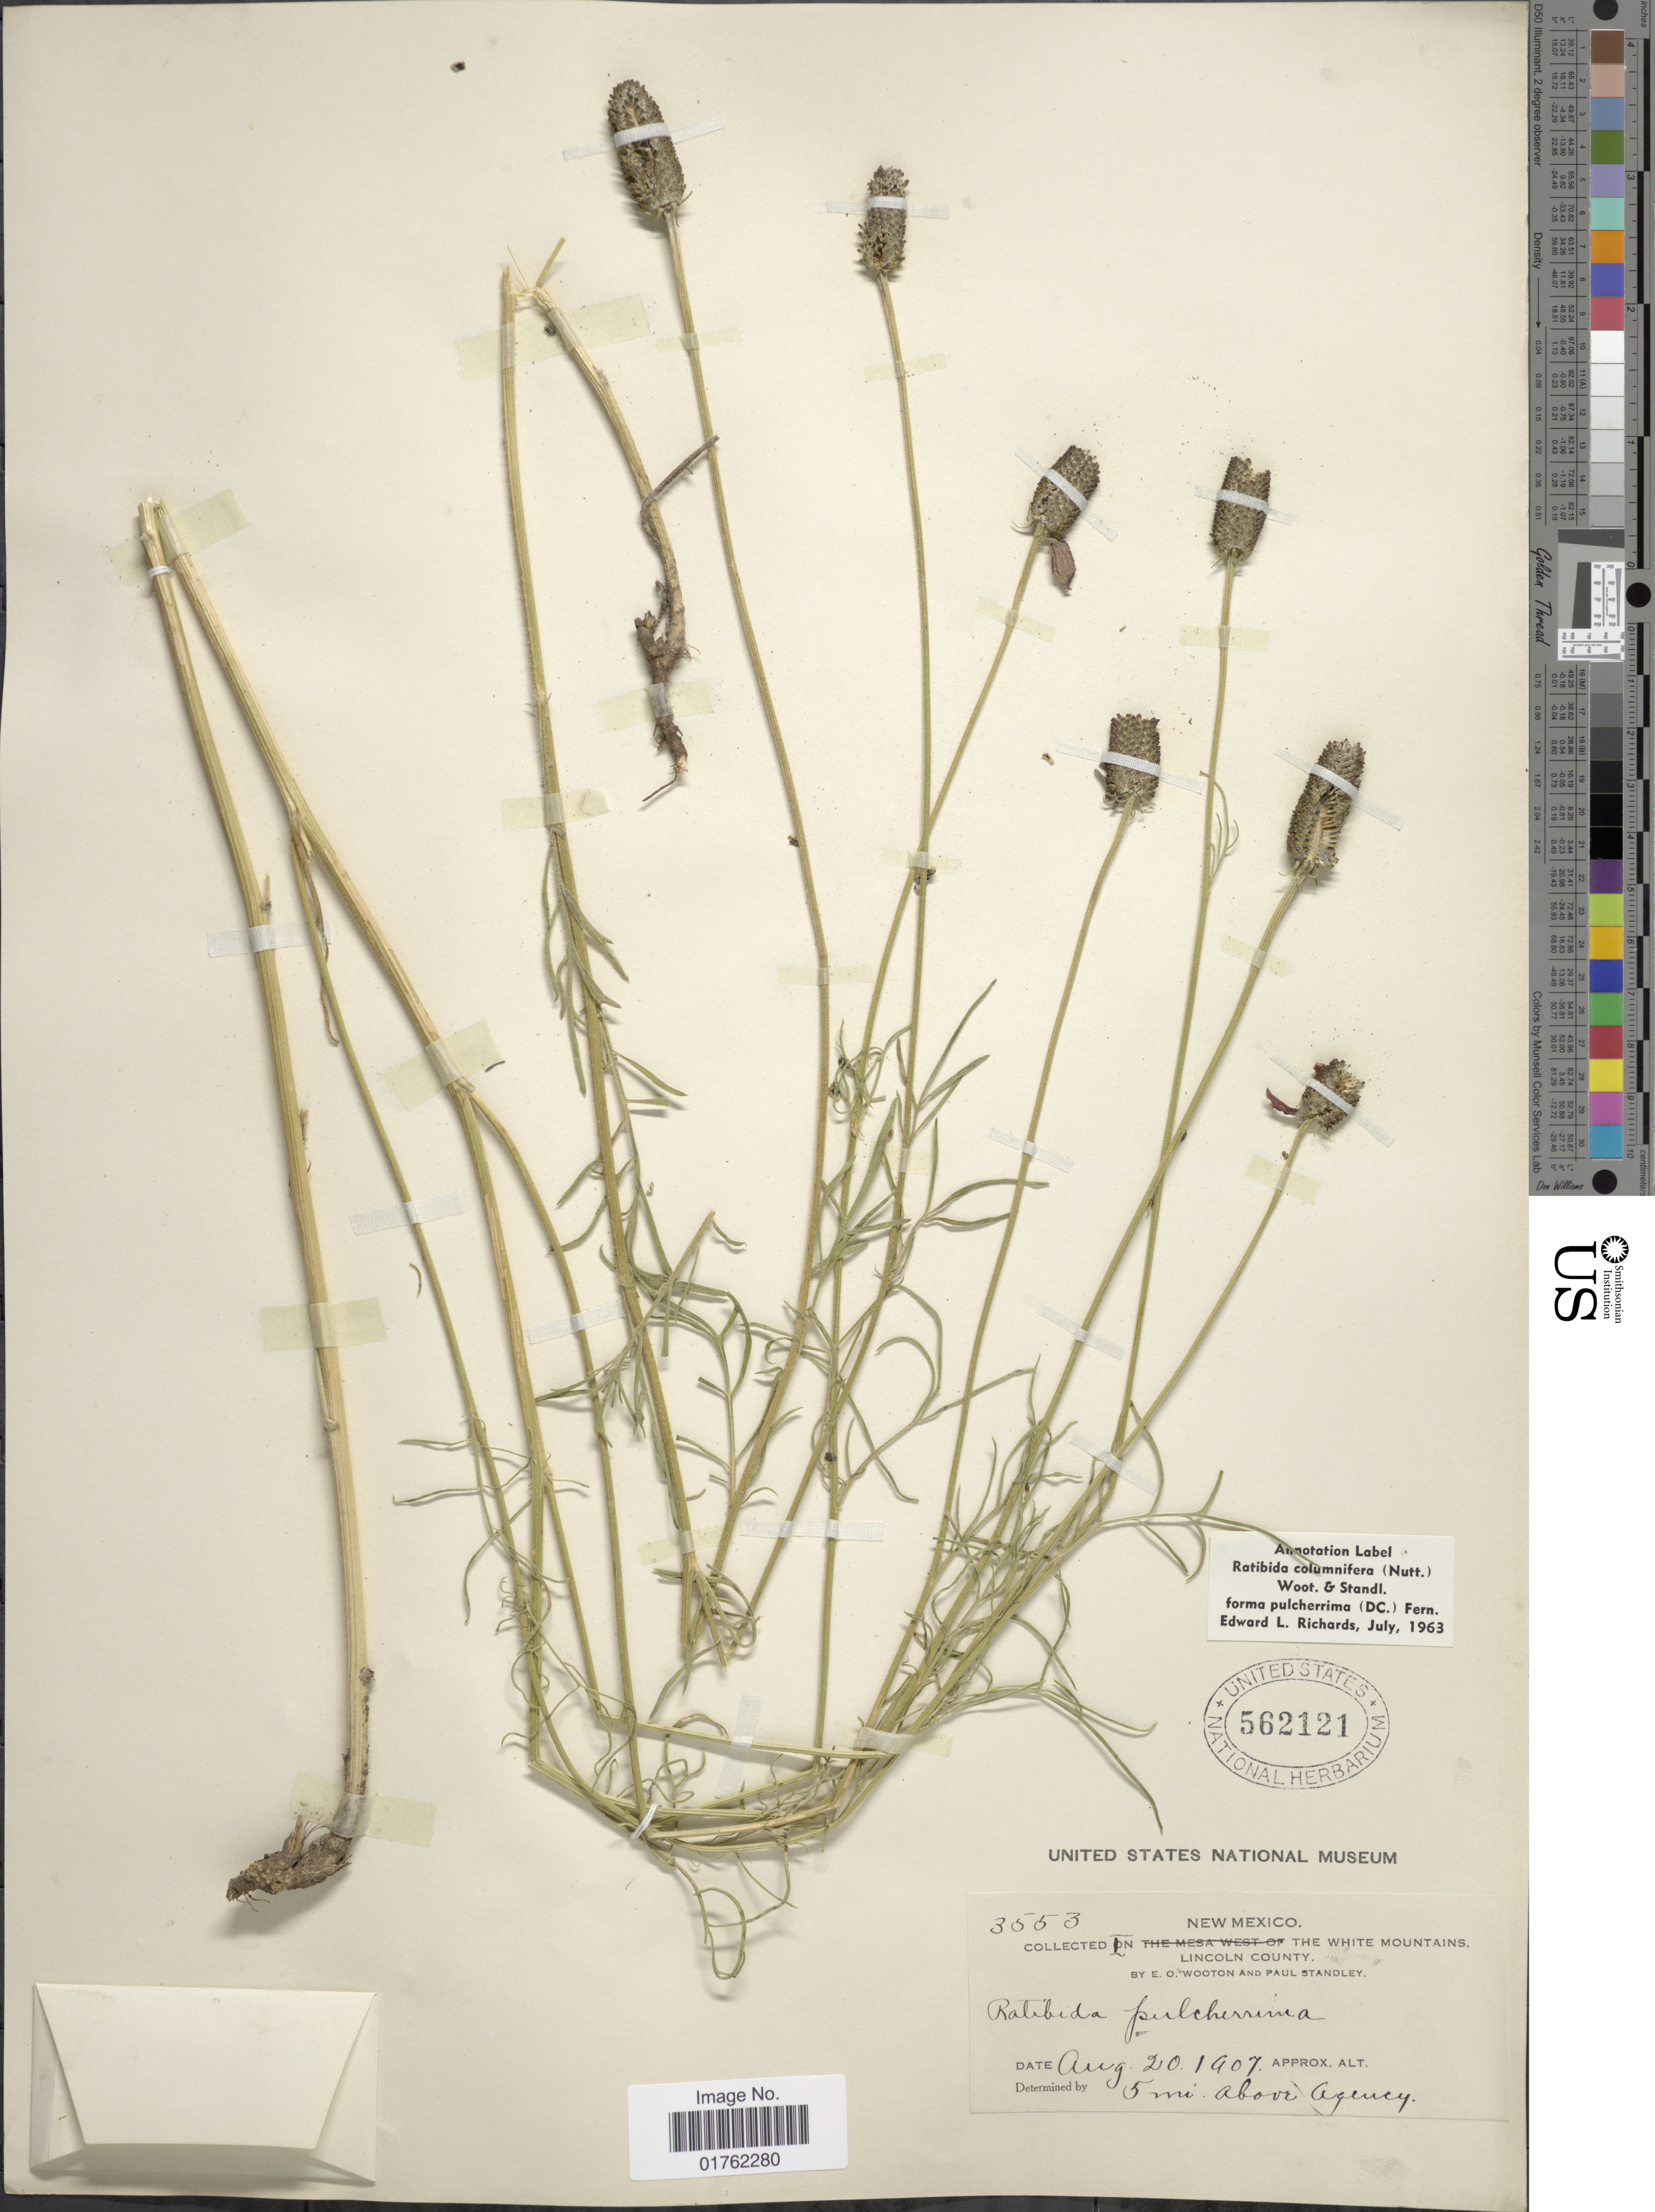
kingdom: Plantae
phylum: Tracheophyta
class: Magnoliopsida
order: Asterales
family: Asteraceae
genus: Ratibida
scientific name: Ratibida columnaris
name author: (Pursh) D. Don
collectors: E. O. Wooton & P. C. Standley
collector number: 3553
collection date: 1907-08-20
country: United States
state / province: New Mexico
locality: In the White Mountains, Lincoln Co., 5 mi above Agency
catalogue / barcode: US 562121